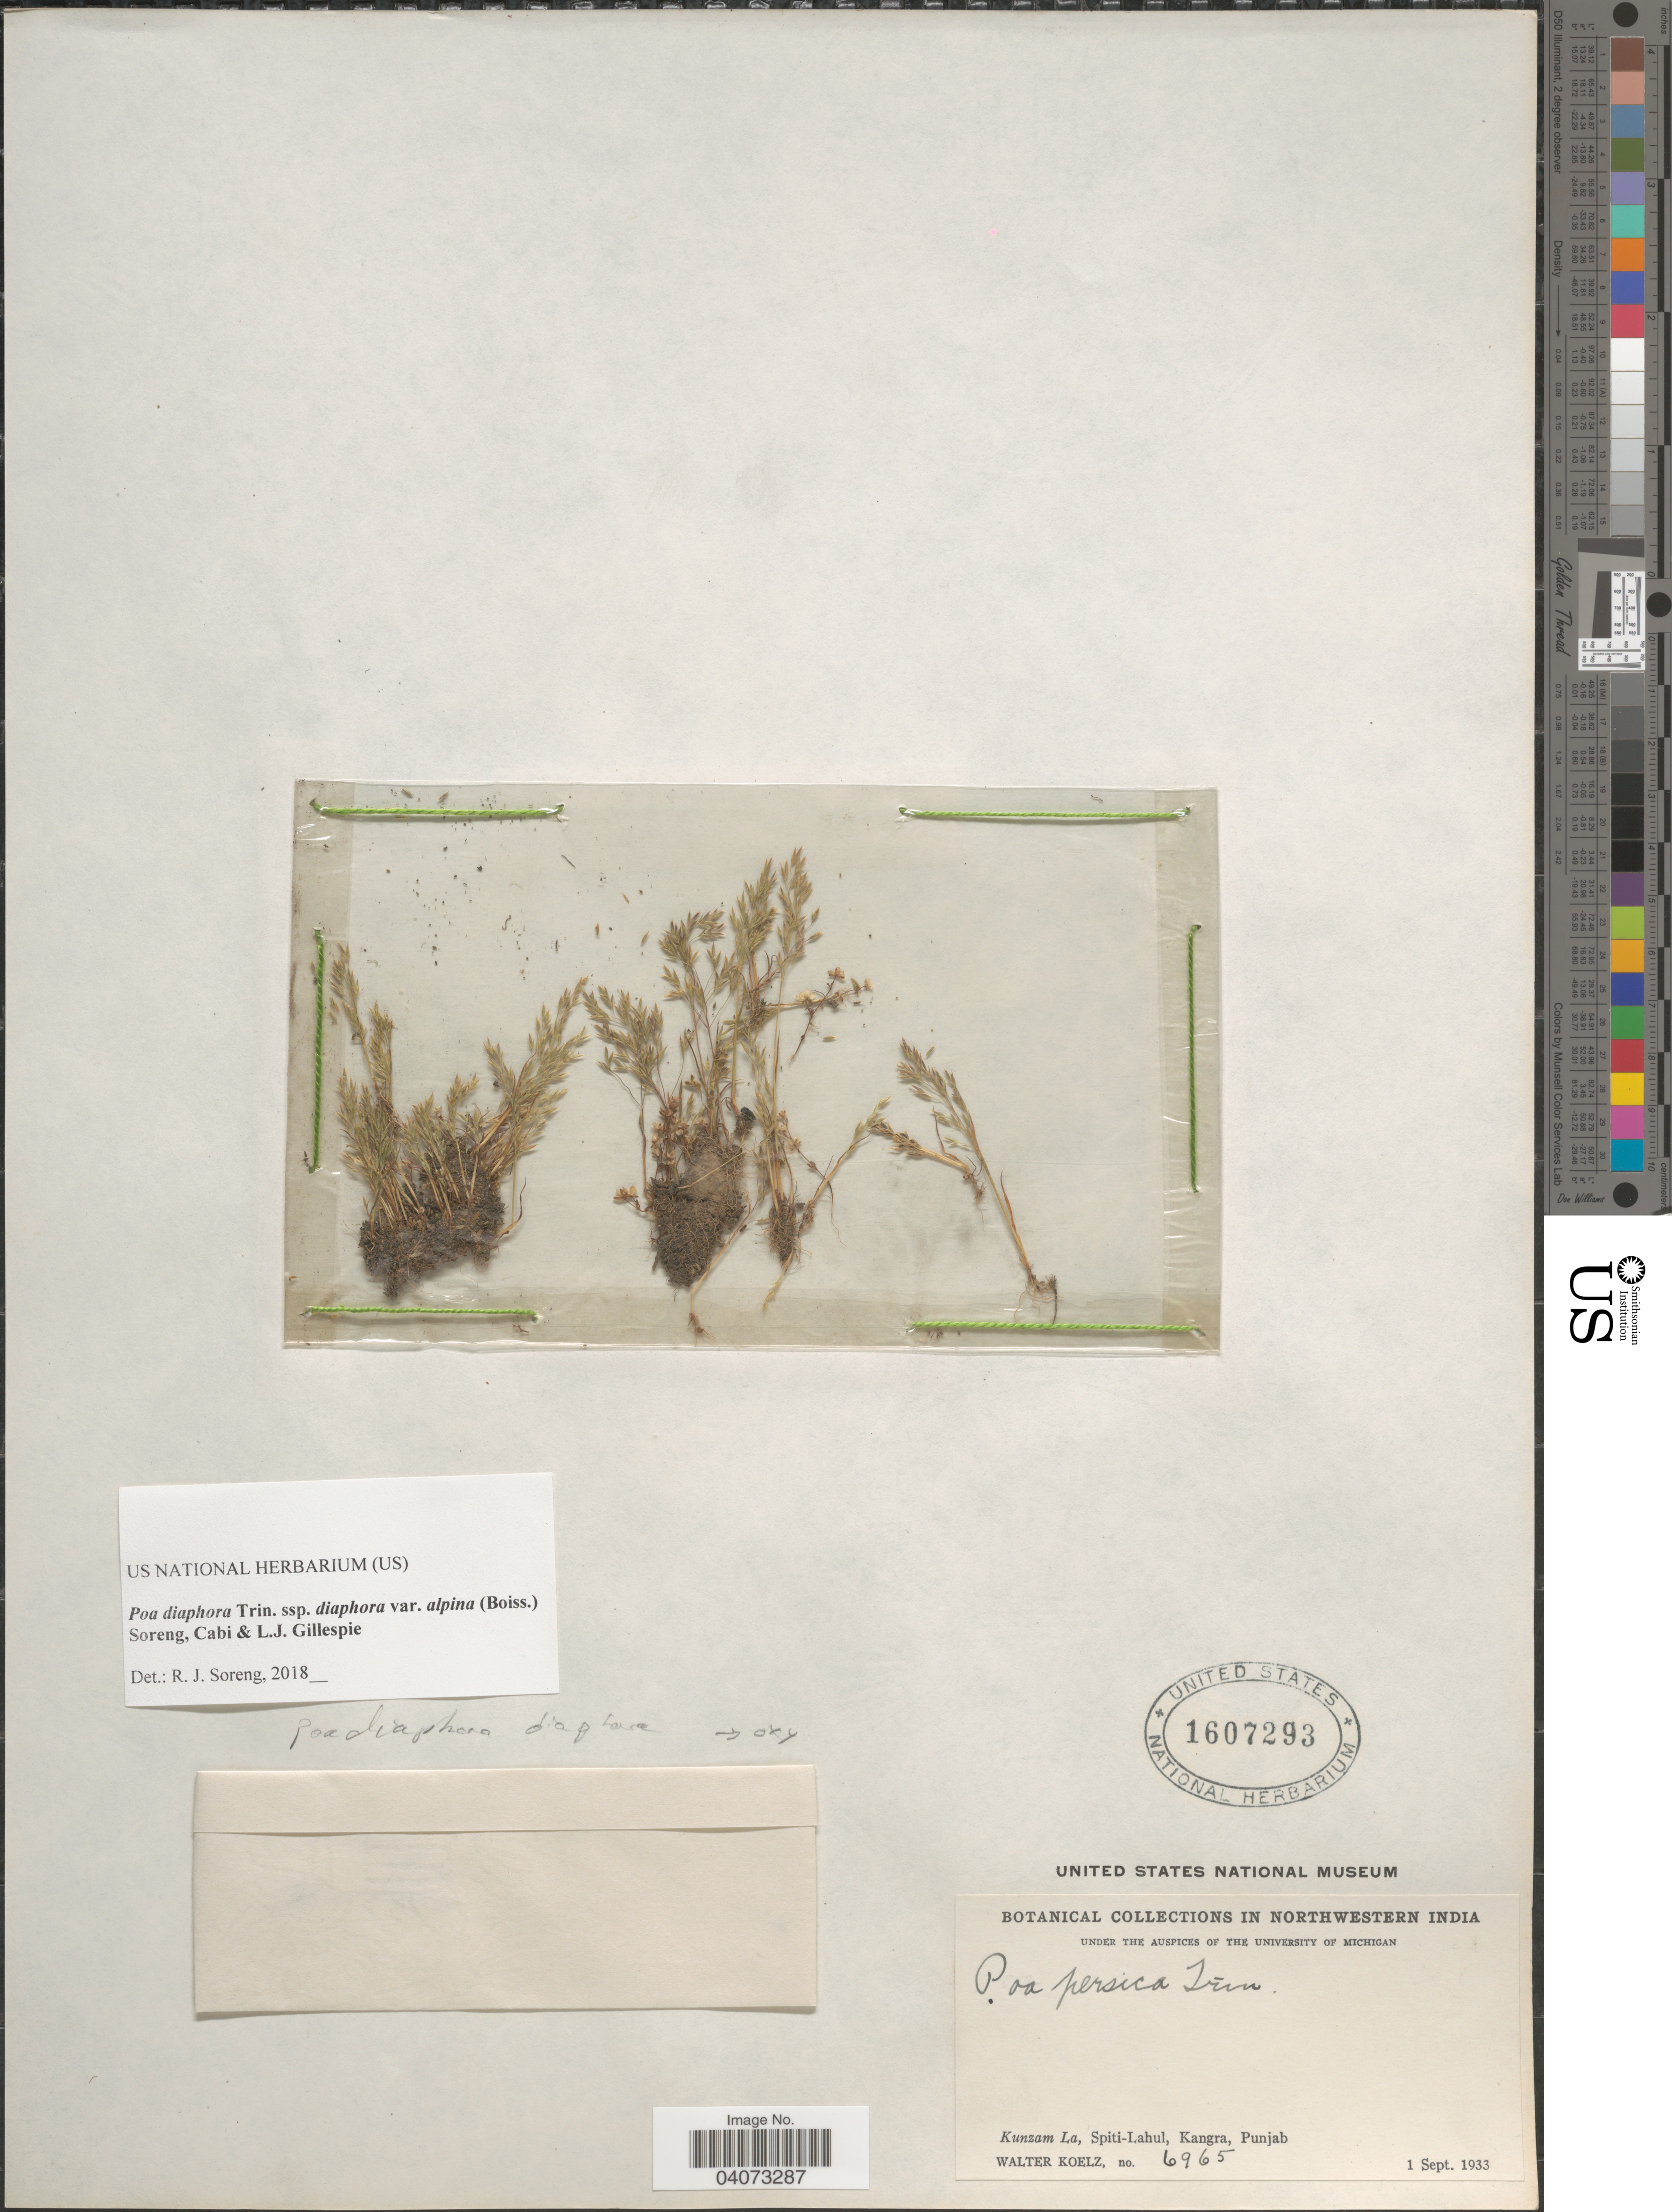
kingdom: Plantae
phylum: Tracheophyta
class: Liliopsida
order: Poales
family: Poaceae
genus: Poa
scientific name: Poa diaphora subsp. diaphora var. alpina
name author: (Boiss.) Soreng et al.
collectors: W. N. Koelz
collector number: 6965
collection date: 1933-09-01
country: India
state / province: Punjab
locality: Northwestern India. Kunzam La, Spiti-Lahul, Kangra.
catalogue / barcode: US 1607293